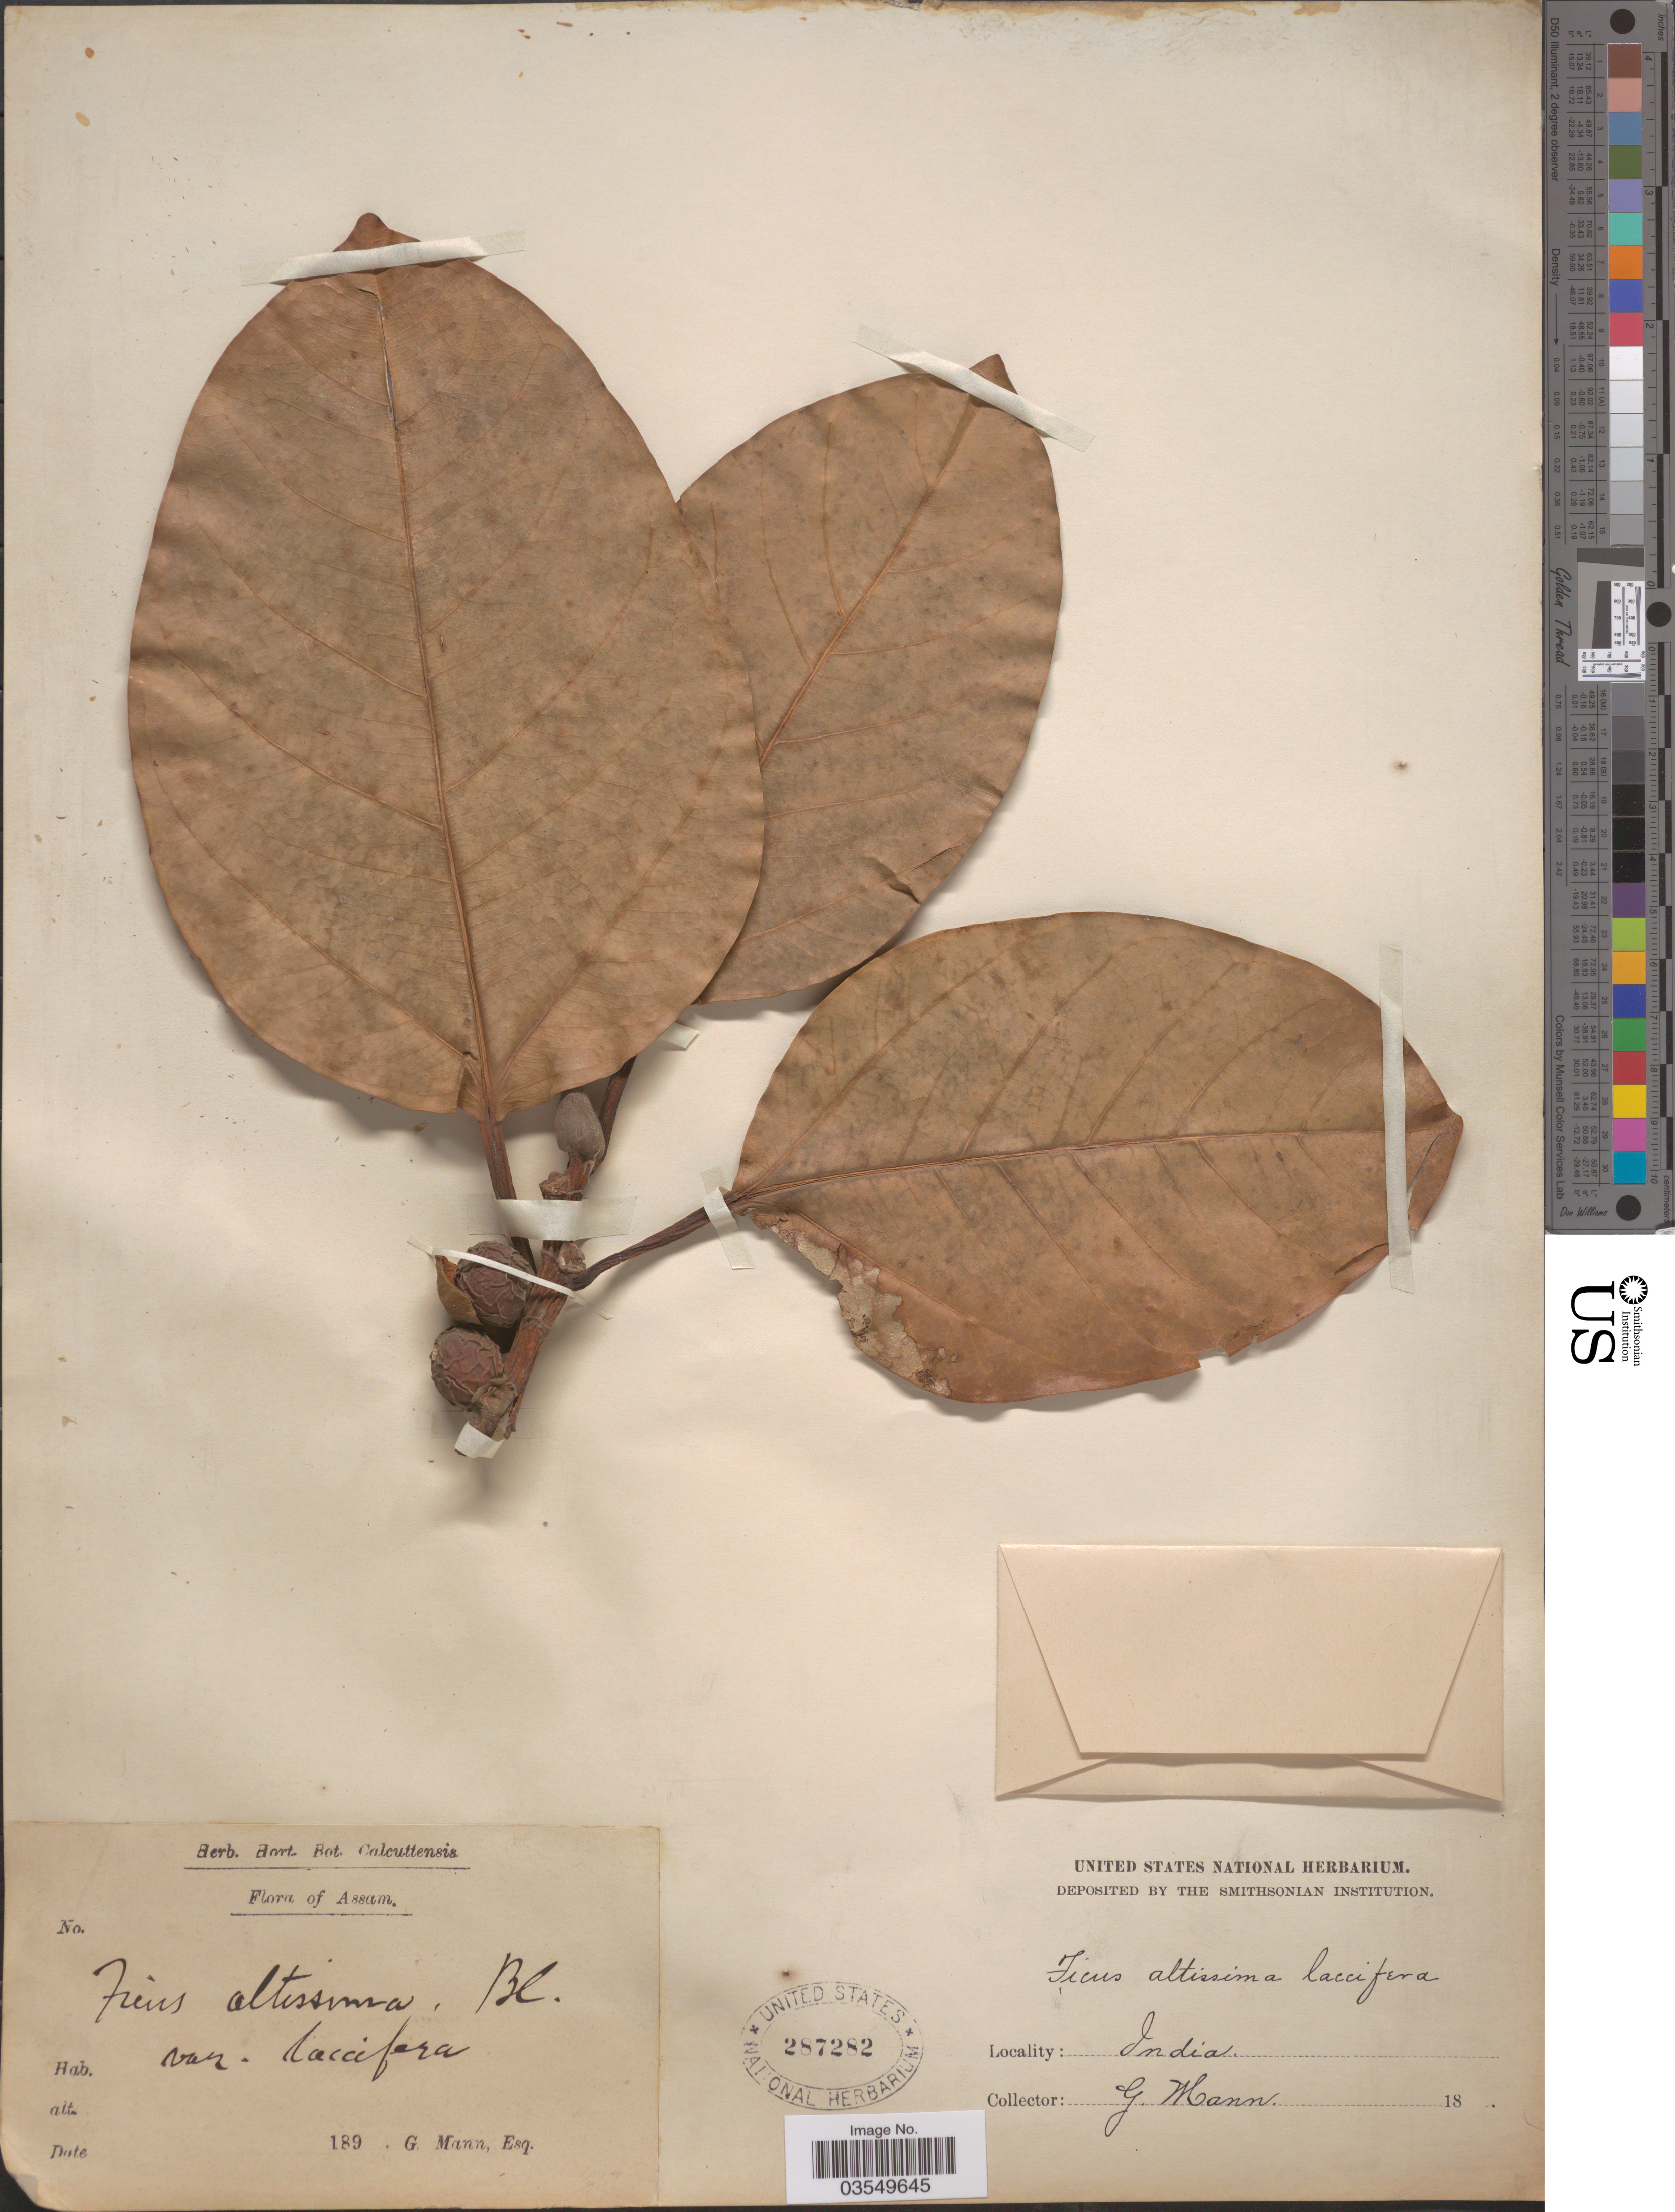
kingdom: Plantae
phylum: Tracheophyta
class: Magnoliopsida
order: Rosales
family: Moraceae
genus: Ficus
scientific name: Ficus altissima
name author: Blume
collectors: G. Mann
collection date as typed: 189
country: India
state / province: Assam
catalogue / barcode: US 287282